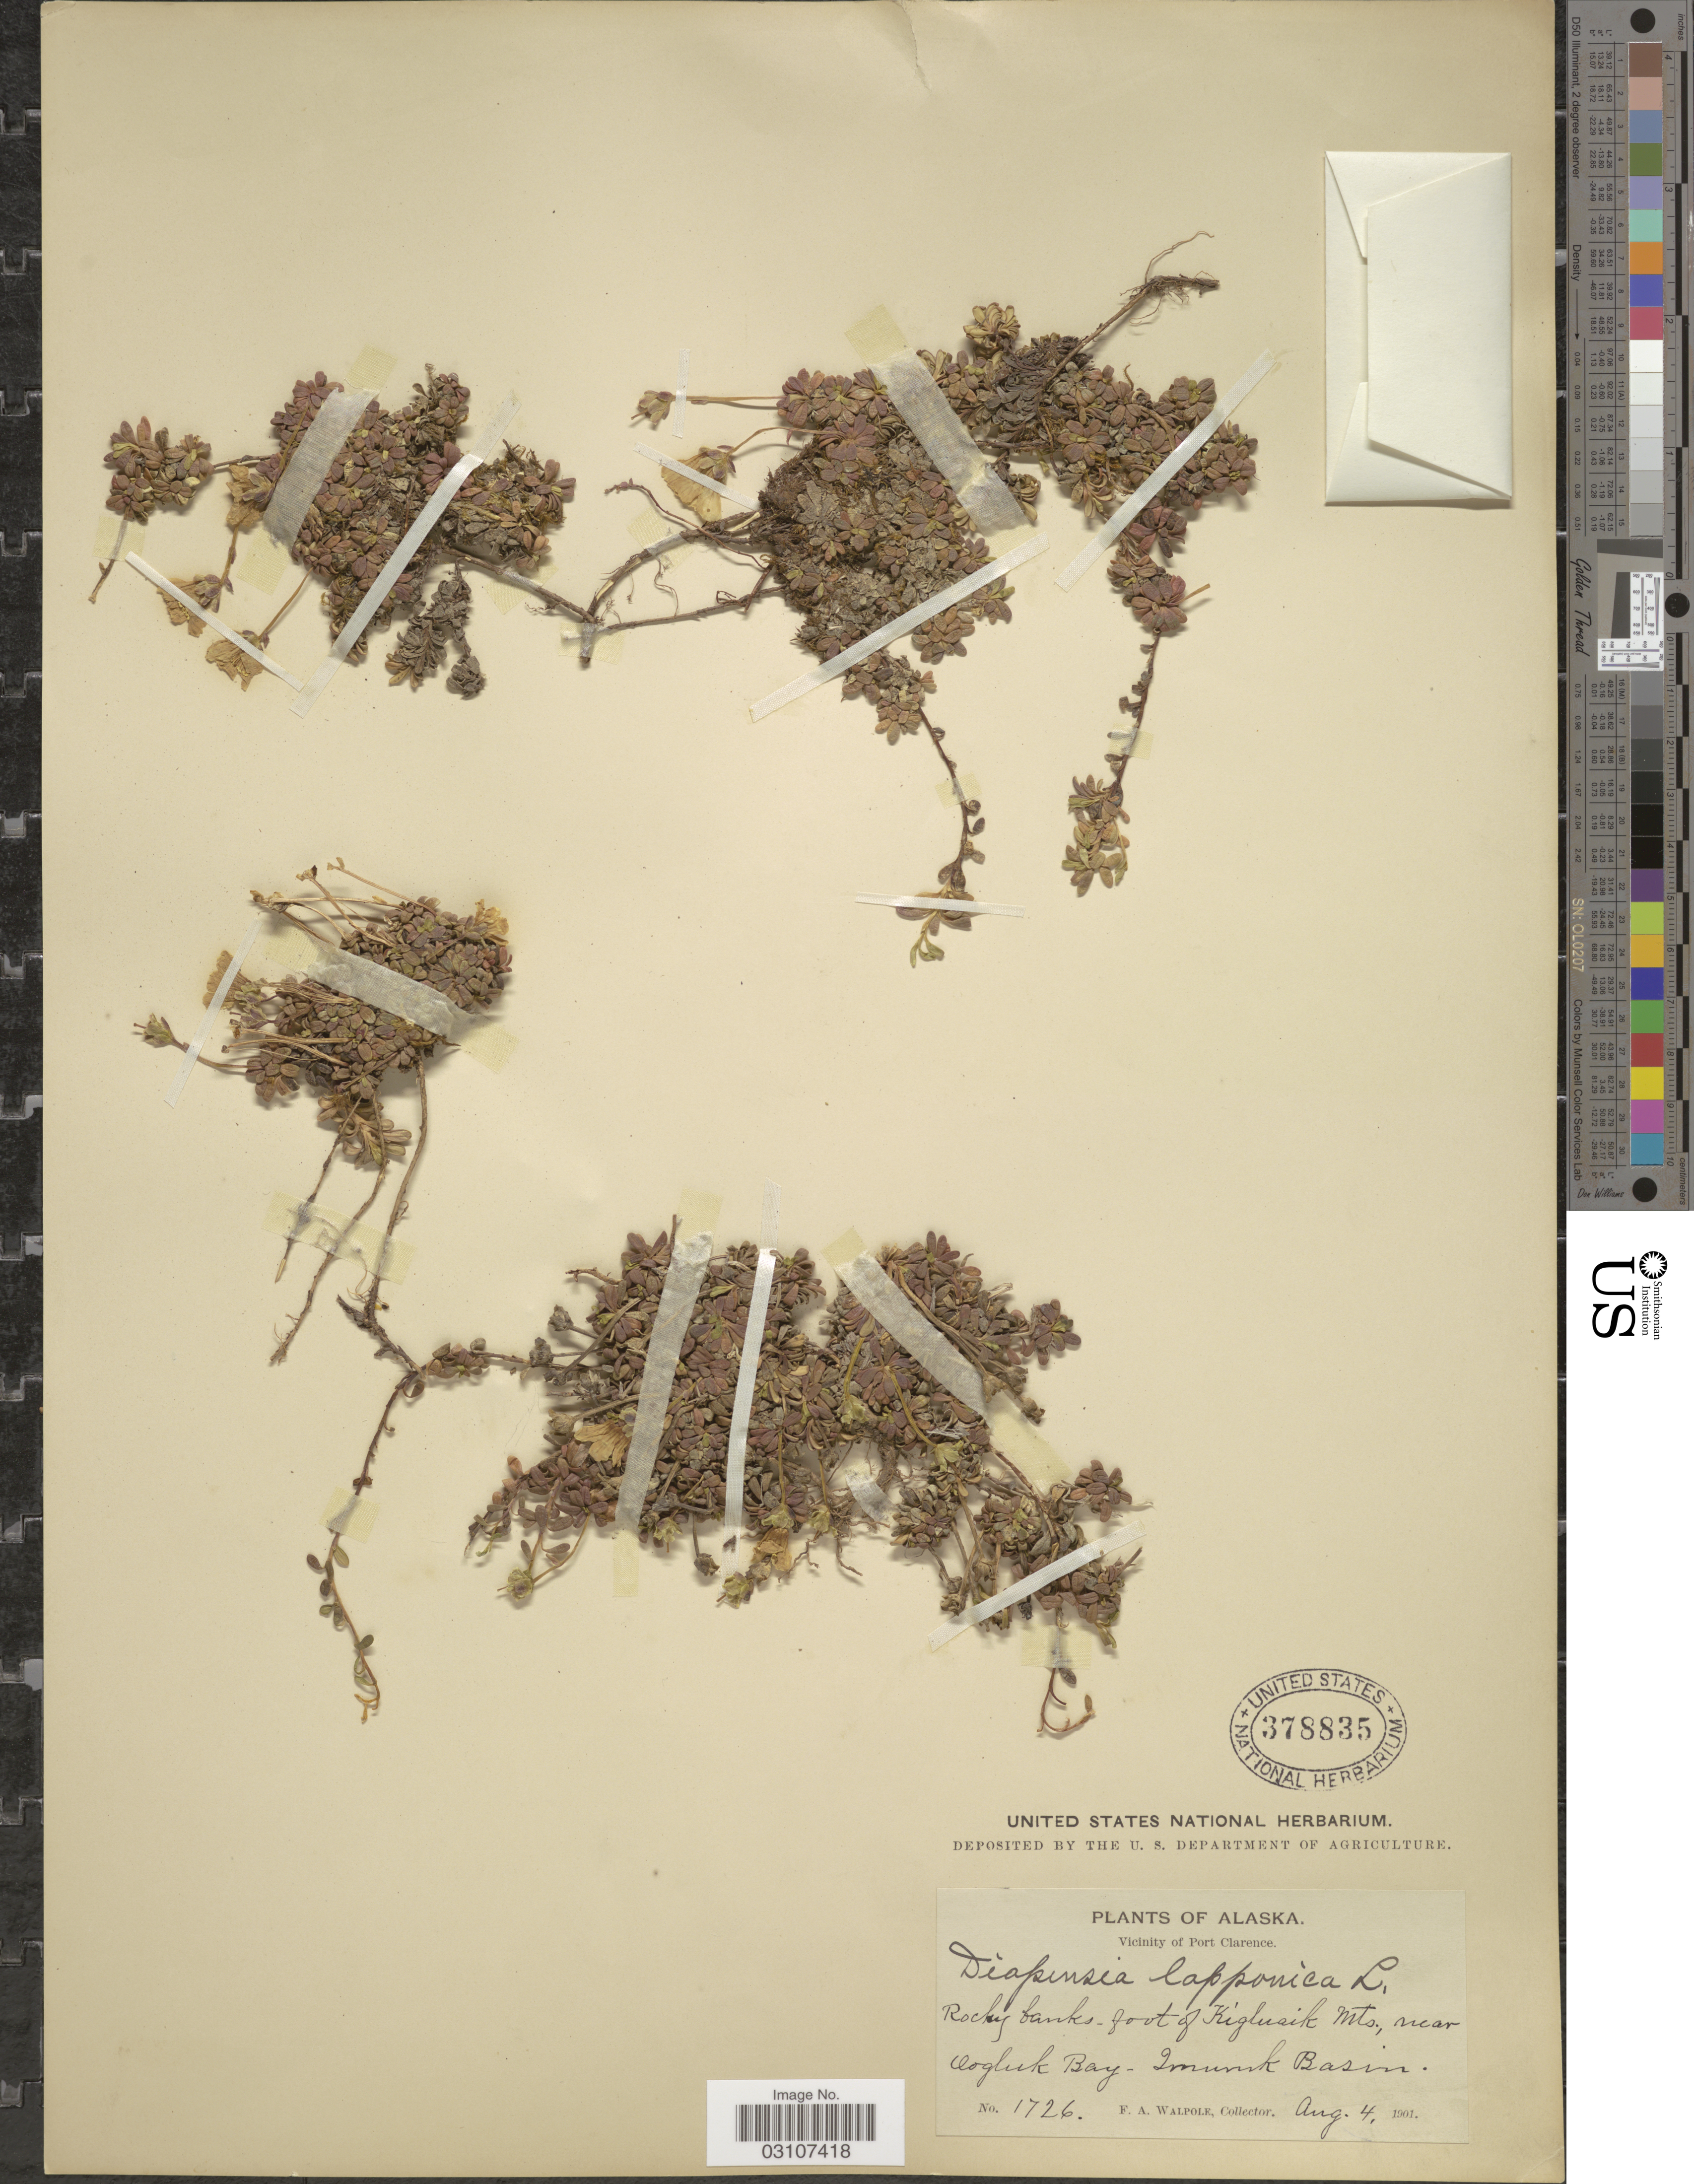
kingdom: Plantae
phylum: Tracheophyta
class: Magnoliopsida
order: Ericales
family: Diapensiaceae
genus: Diapensia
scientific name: Diapensia lapponica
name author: L.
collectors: F. Walpole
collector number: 1726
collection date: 1901-08-04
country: United States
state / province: Alaska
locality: Vicinity of Port Clarence. Rocky banks-foot of Kigluaik Mts., near Oogluk Bay-Imuruk Basin.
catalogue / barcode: US 378835